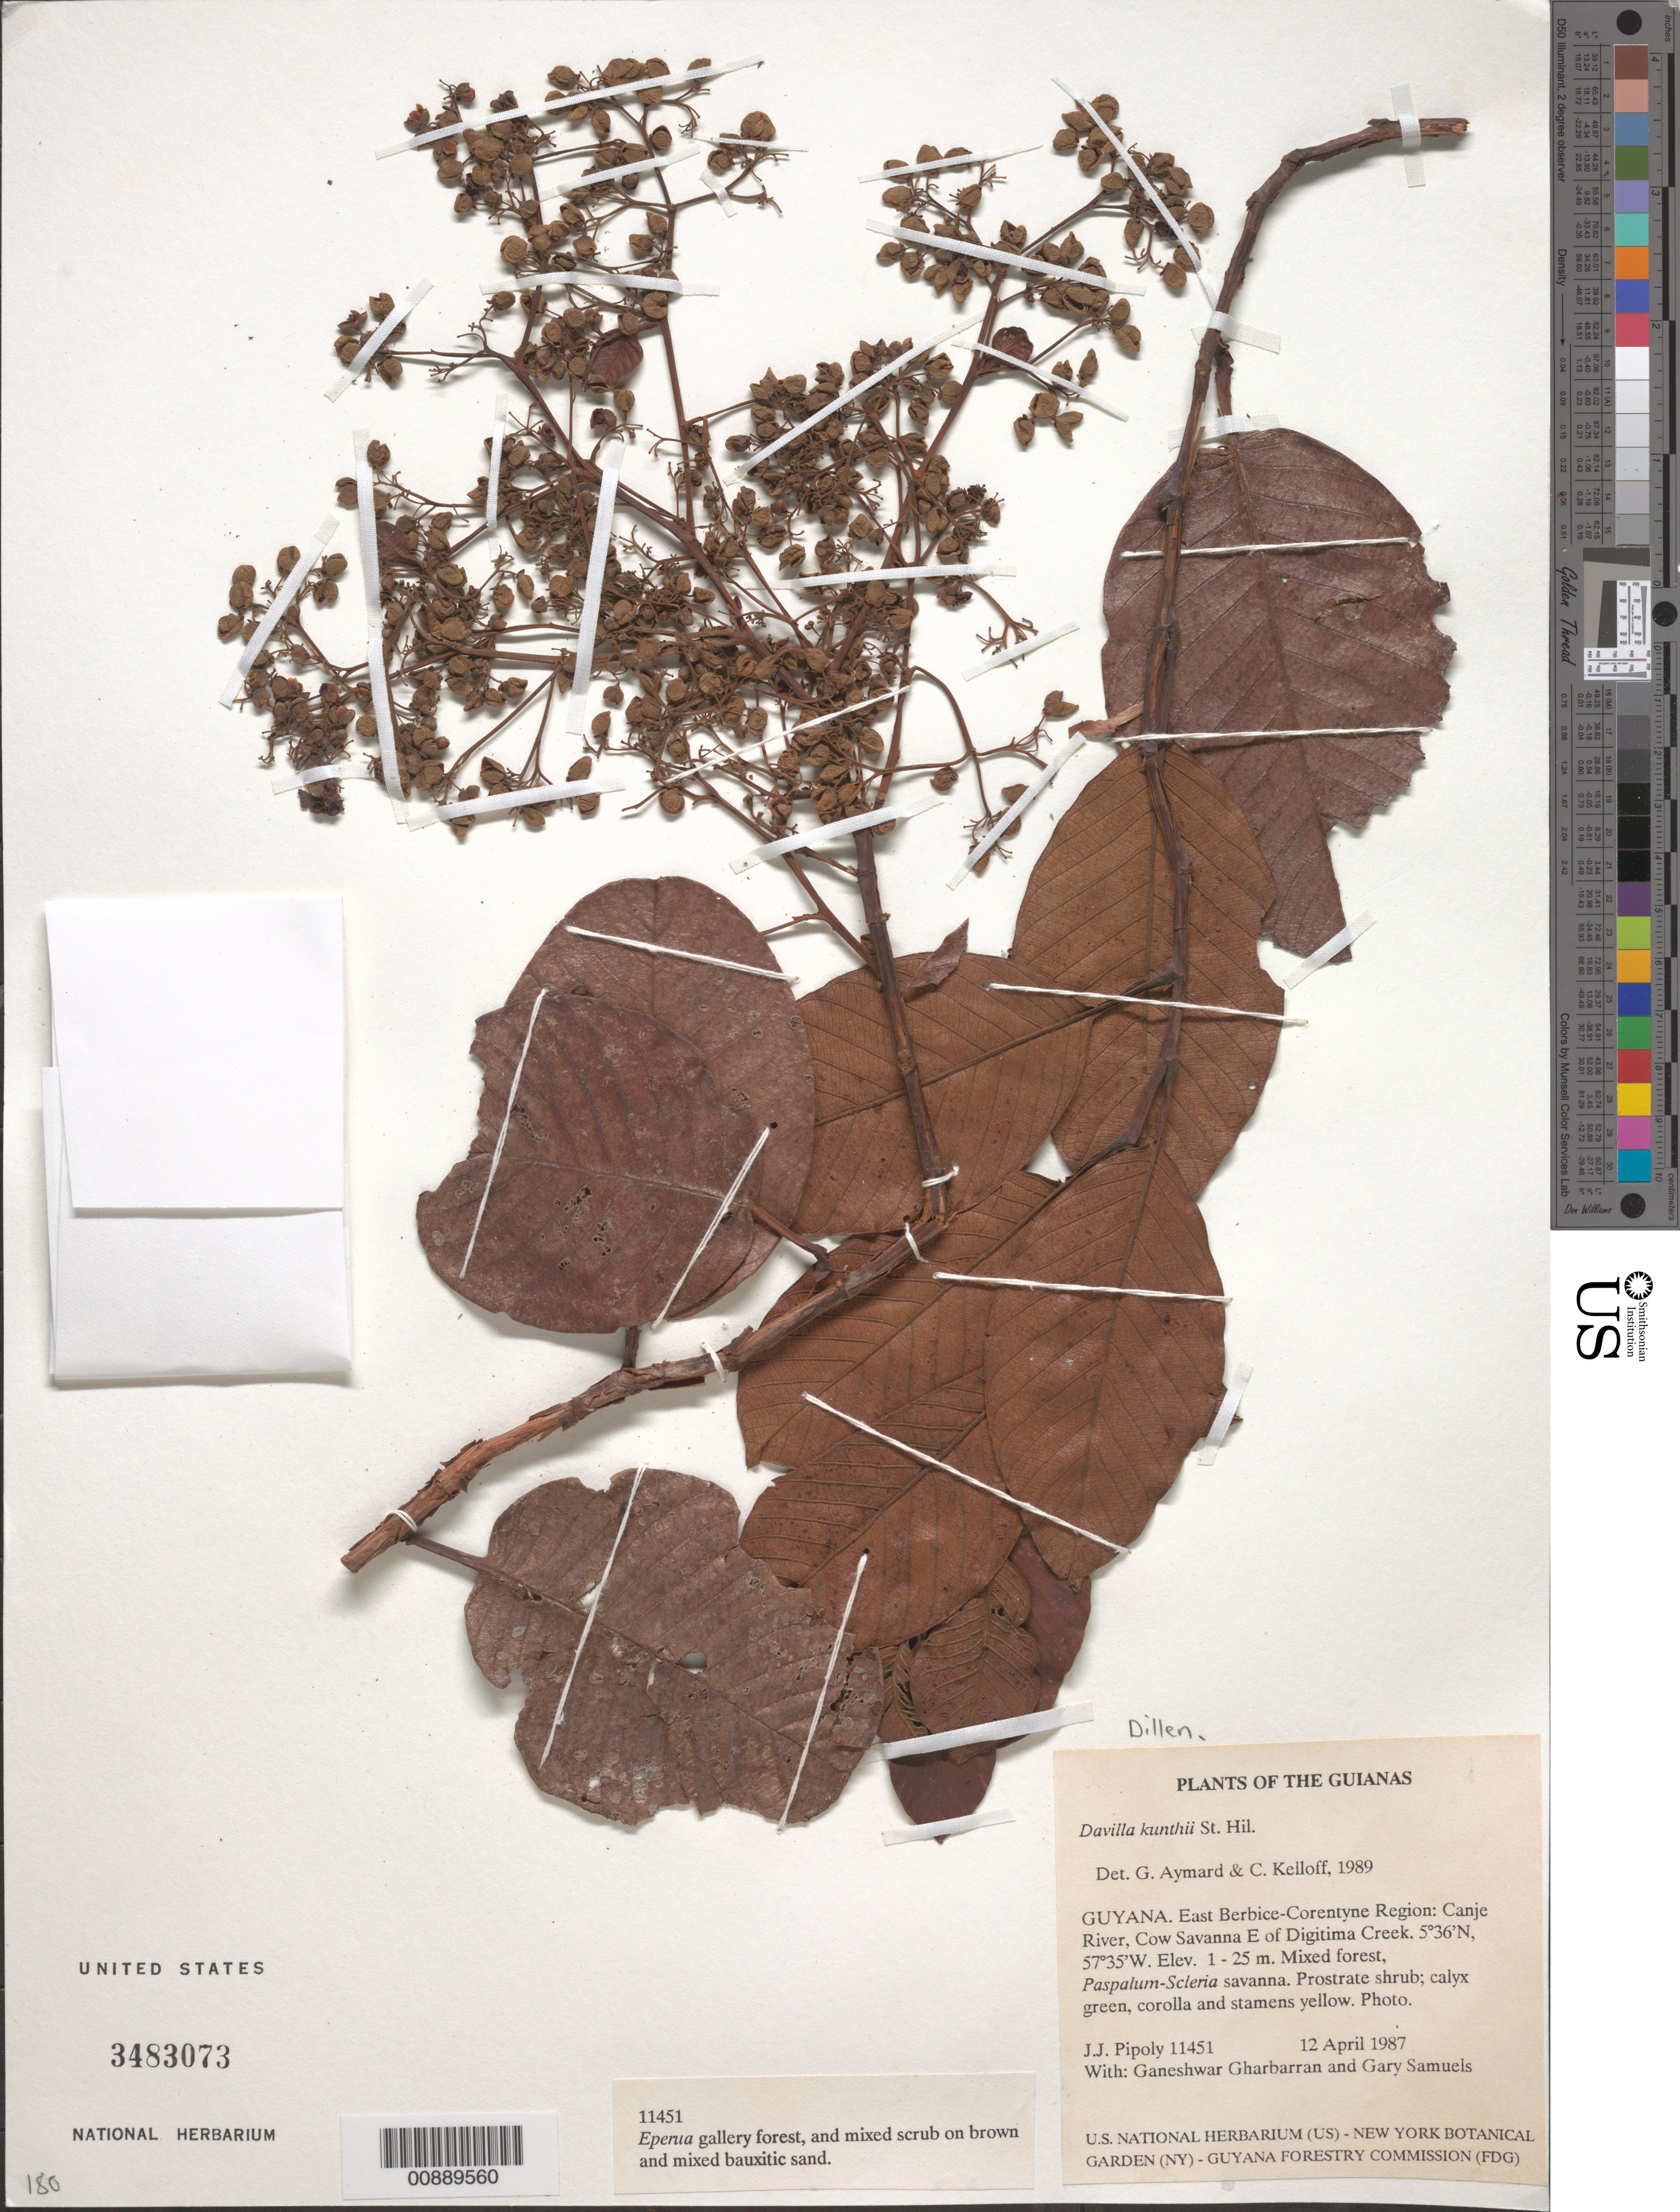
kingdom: Plantae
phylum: Tracheophyta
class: Magnoliopsida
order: Dilleniales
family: Dilleniaceae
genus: Davilla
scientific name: Davilla kunthii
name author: A. St.-Hil.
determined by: Aymard C., G. A.; Kelloff, Carol L.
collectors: J. J. Pipoly, G. Gharbarran & G. Samuels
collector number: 11451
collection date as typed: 12 April 1987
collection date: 1987-04-12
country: Guyana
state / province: E. Berbice-Corentyne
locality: Canje River, Cow Savanna E of Digitima Creek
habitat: Mixed forest, Paspalum-Scleria savanna, Eperua gallery forest and mixed scrub on brown and mixed bauxitic sand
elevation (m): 1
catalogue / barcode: US 3483073